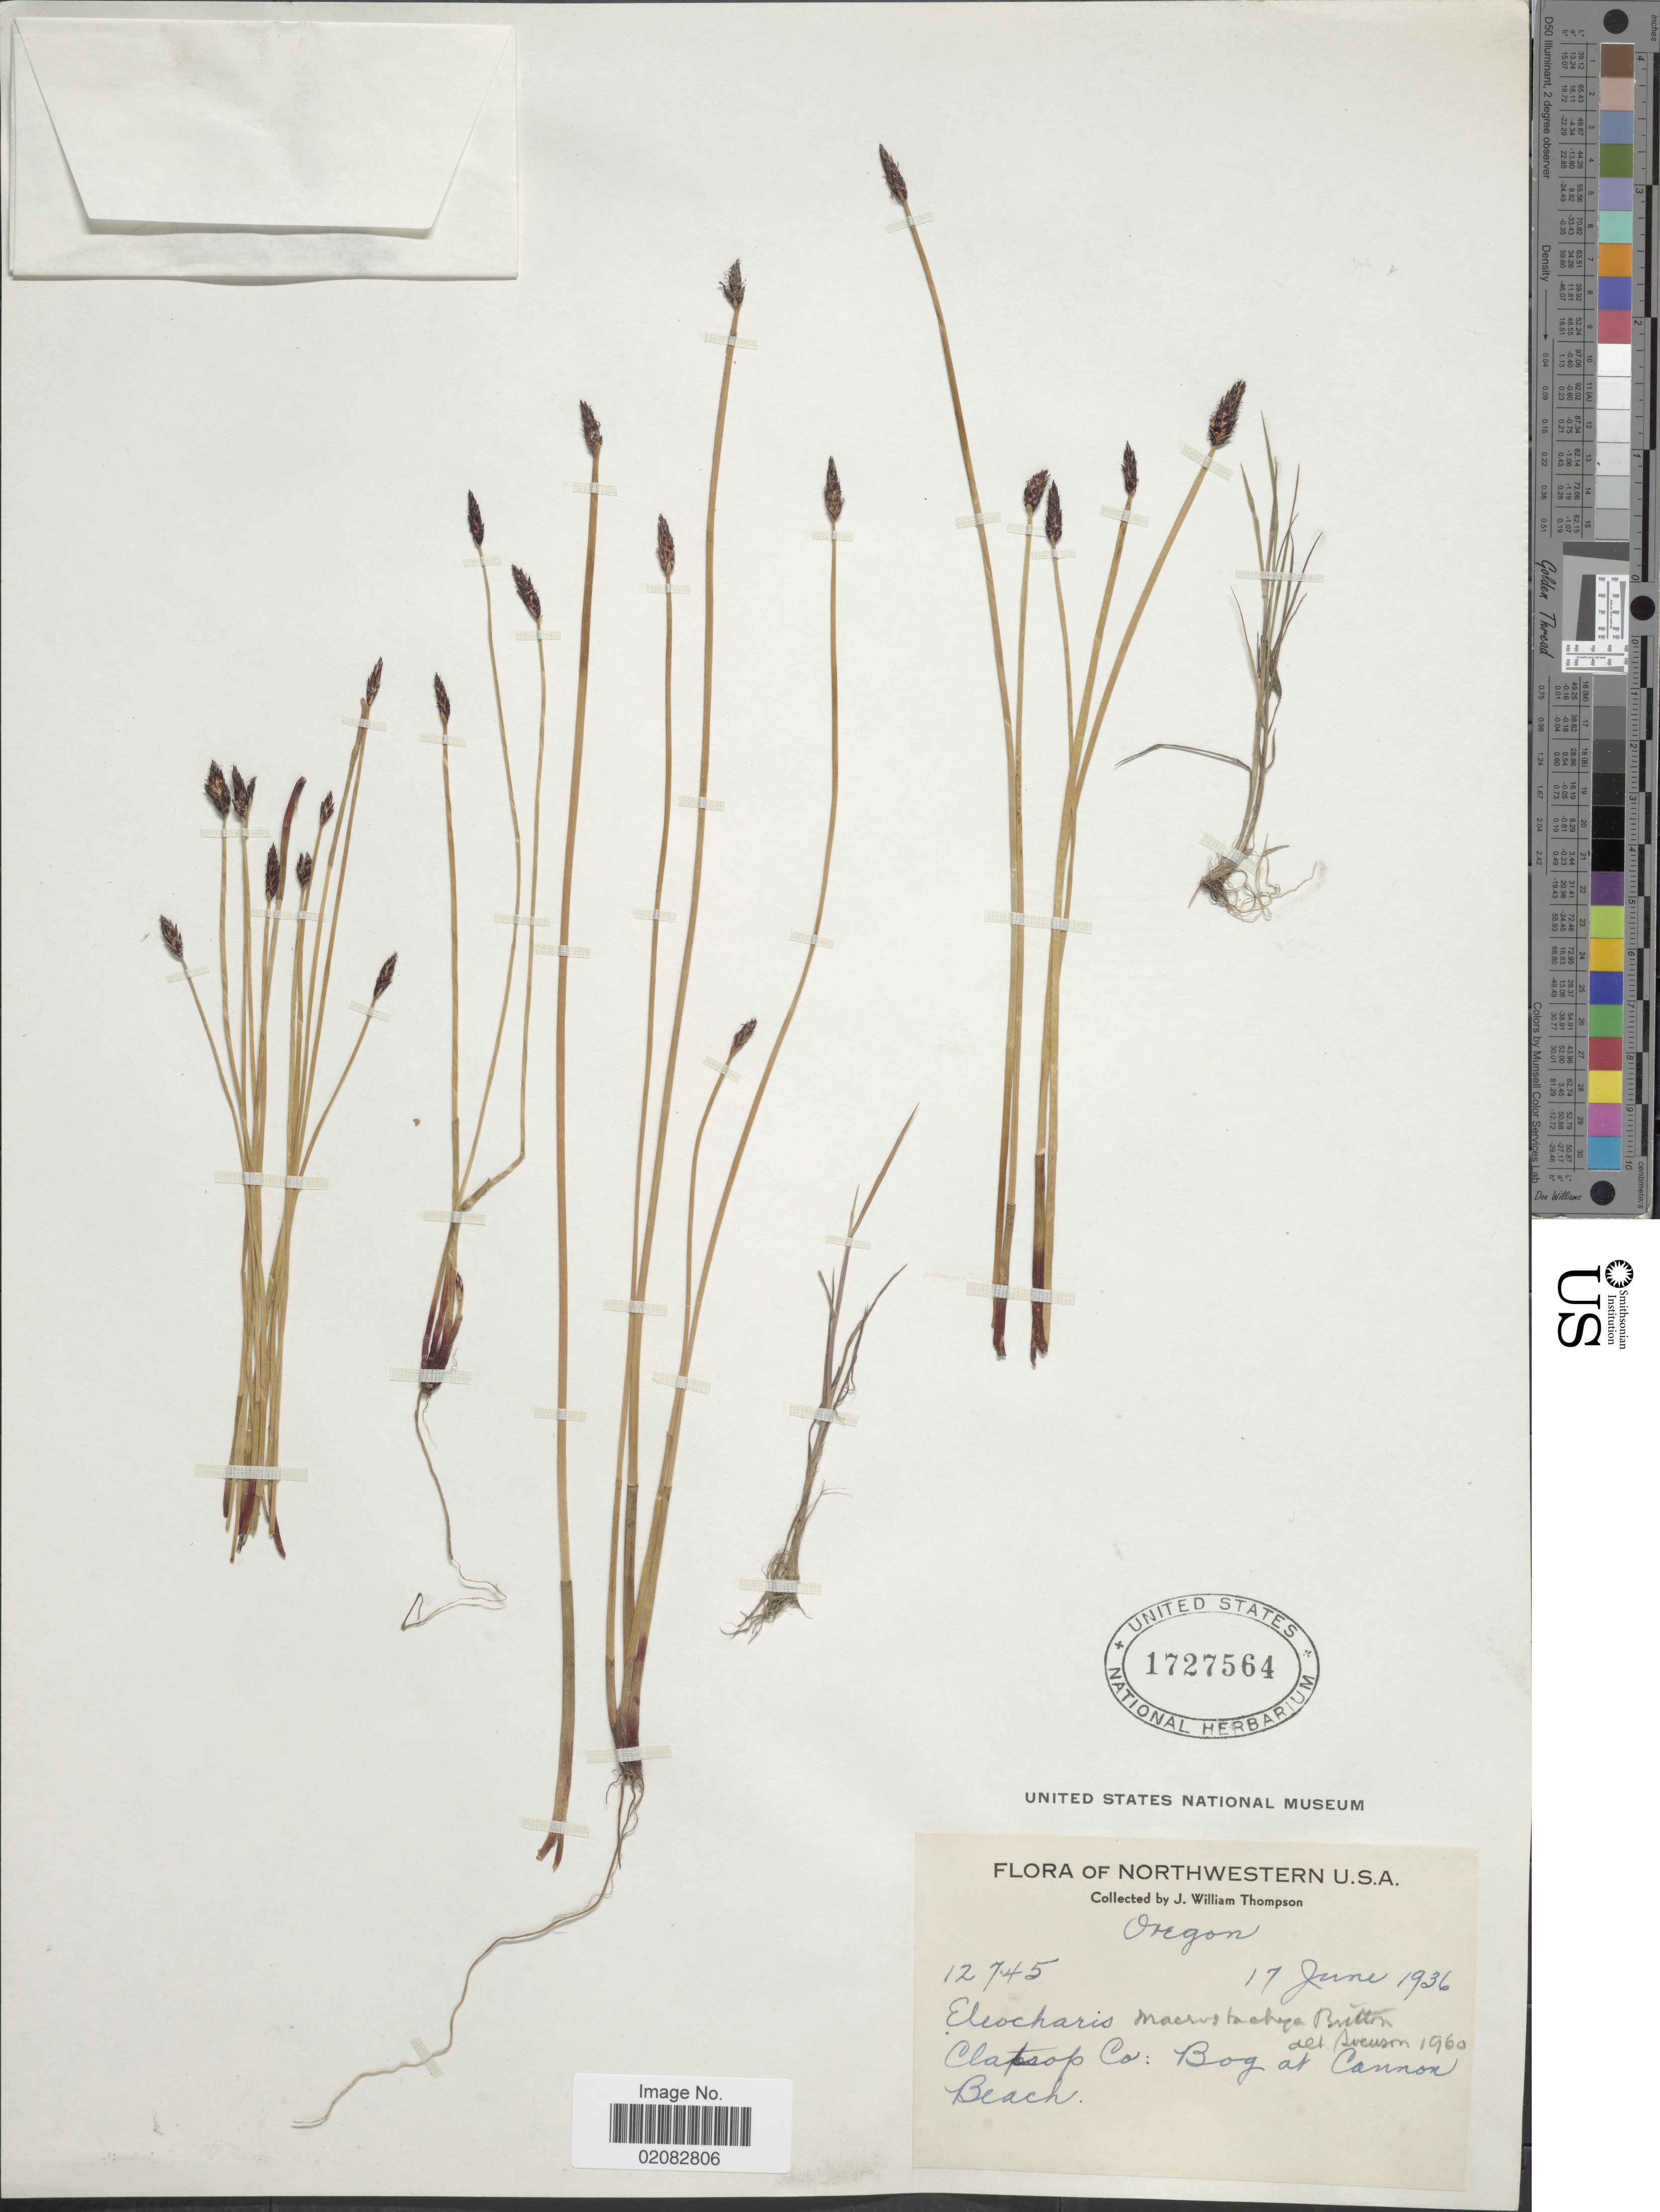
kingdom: Plantae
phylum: Tracheophyta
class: Liliopsida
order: Poales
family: Cyperaceae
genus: Eleocharis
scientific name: Eleocharis macrostachya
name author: Britton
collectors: J. W. Thompson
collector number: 12745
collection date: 1936-06-17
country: United States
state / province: Oregon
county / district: Clatsop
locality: Northwestern, Clatsop Co.: Bog at Cannon Beach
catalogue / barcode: US 1727564